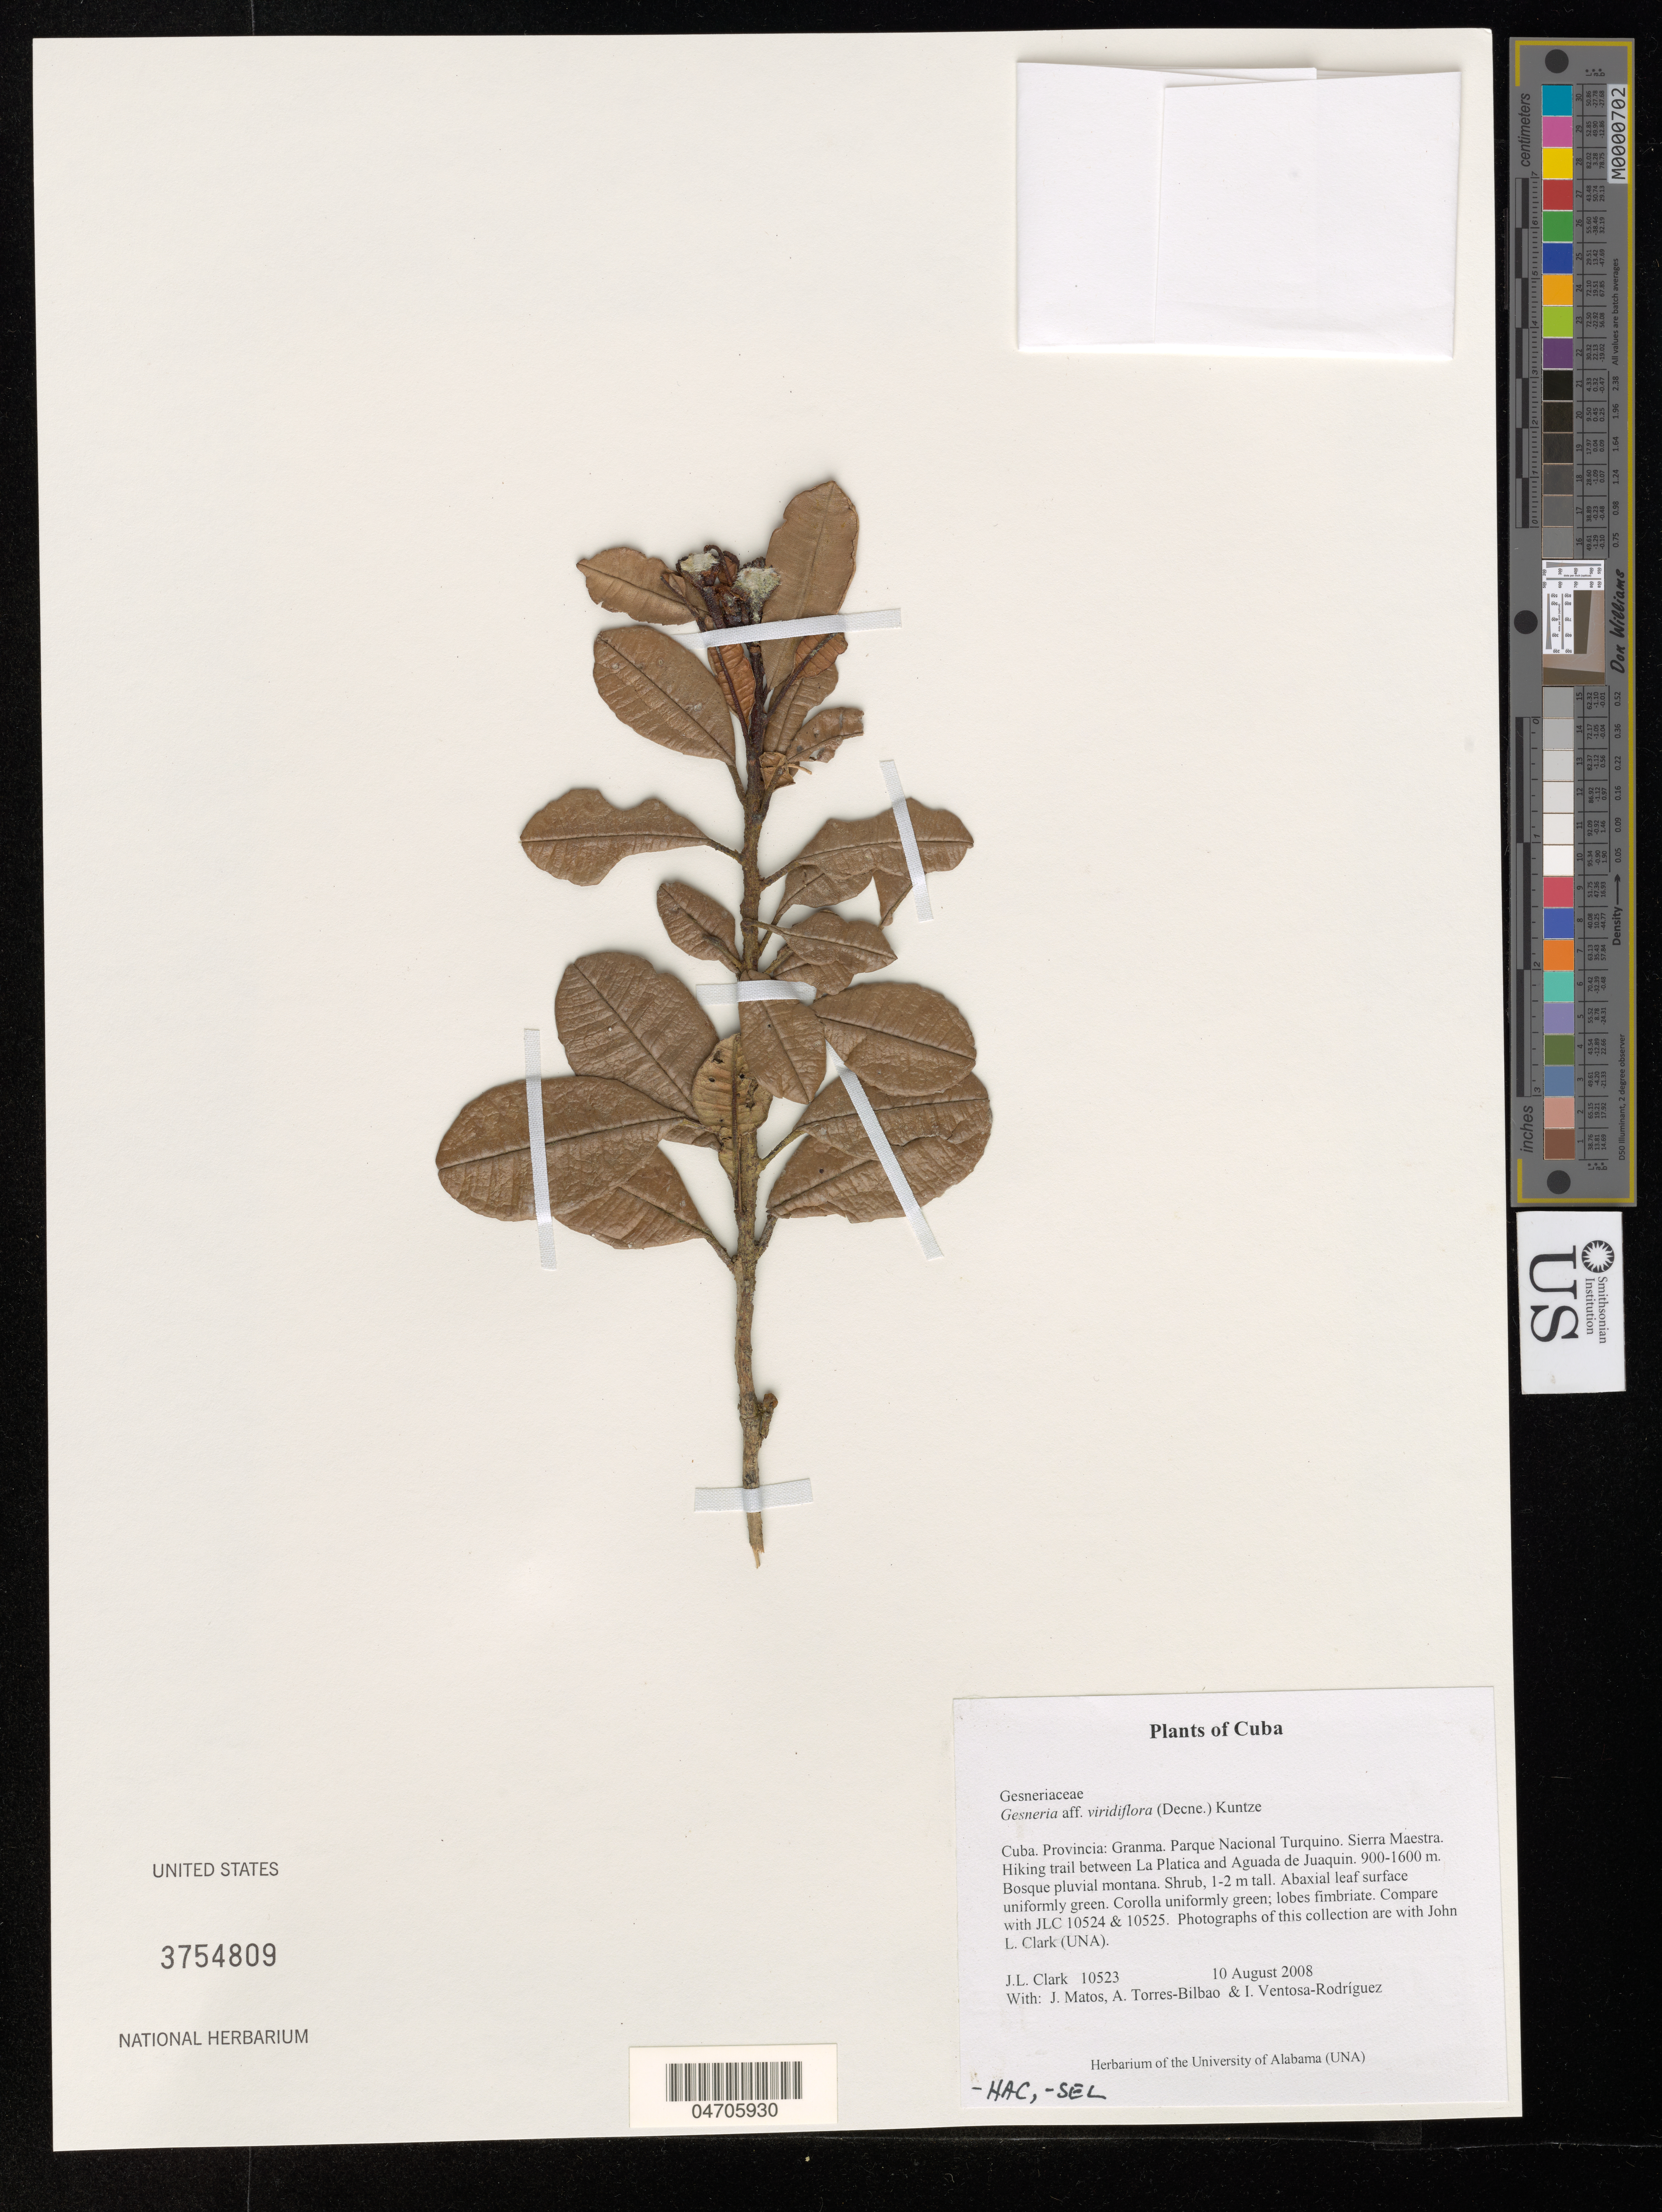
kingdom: Plantae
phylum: Tracheophyta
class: Magnoliopsida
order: Lamiales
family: Gesneriaceae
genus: Gesneria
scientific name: Gesneria viridiflora var. obovata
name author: C.V. Morton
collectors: J. L. Clark, J. Matos, A. Torres-Bilbao & I. Ventosa-Rodríguez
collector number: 10523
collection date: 2008-08-10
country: Cuba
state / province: Granma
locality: Parque Nacional Turquino. Sierra Maestra. Hiking trail between La Platica and Aguada de Juaquin.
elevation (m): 900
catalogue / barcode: US 3754809